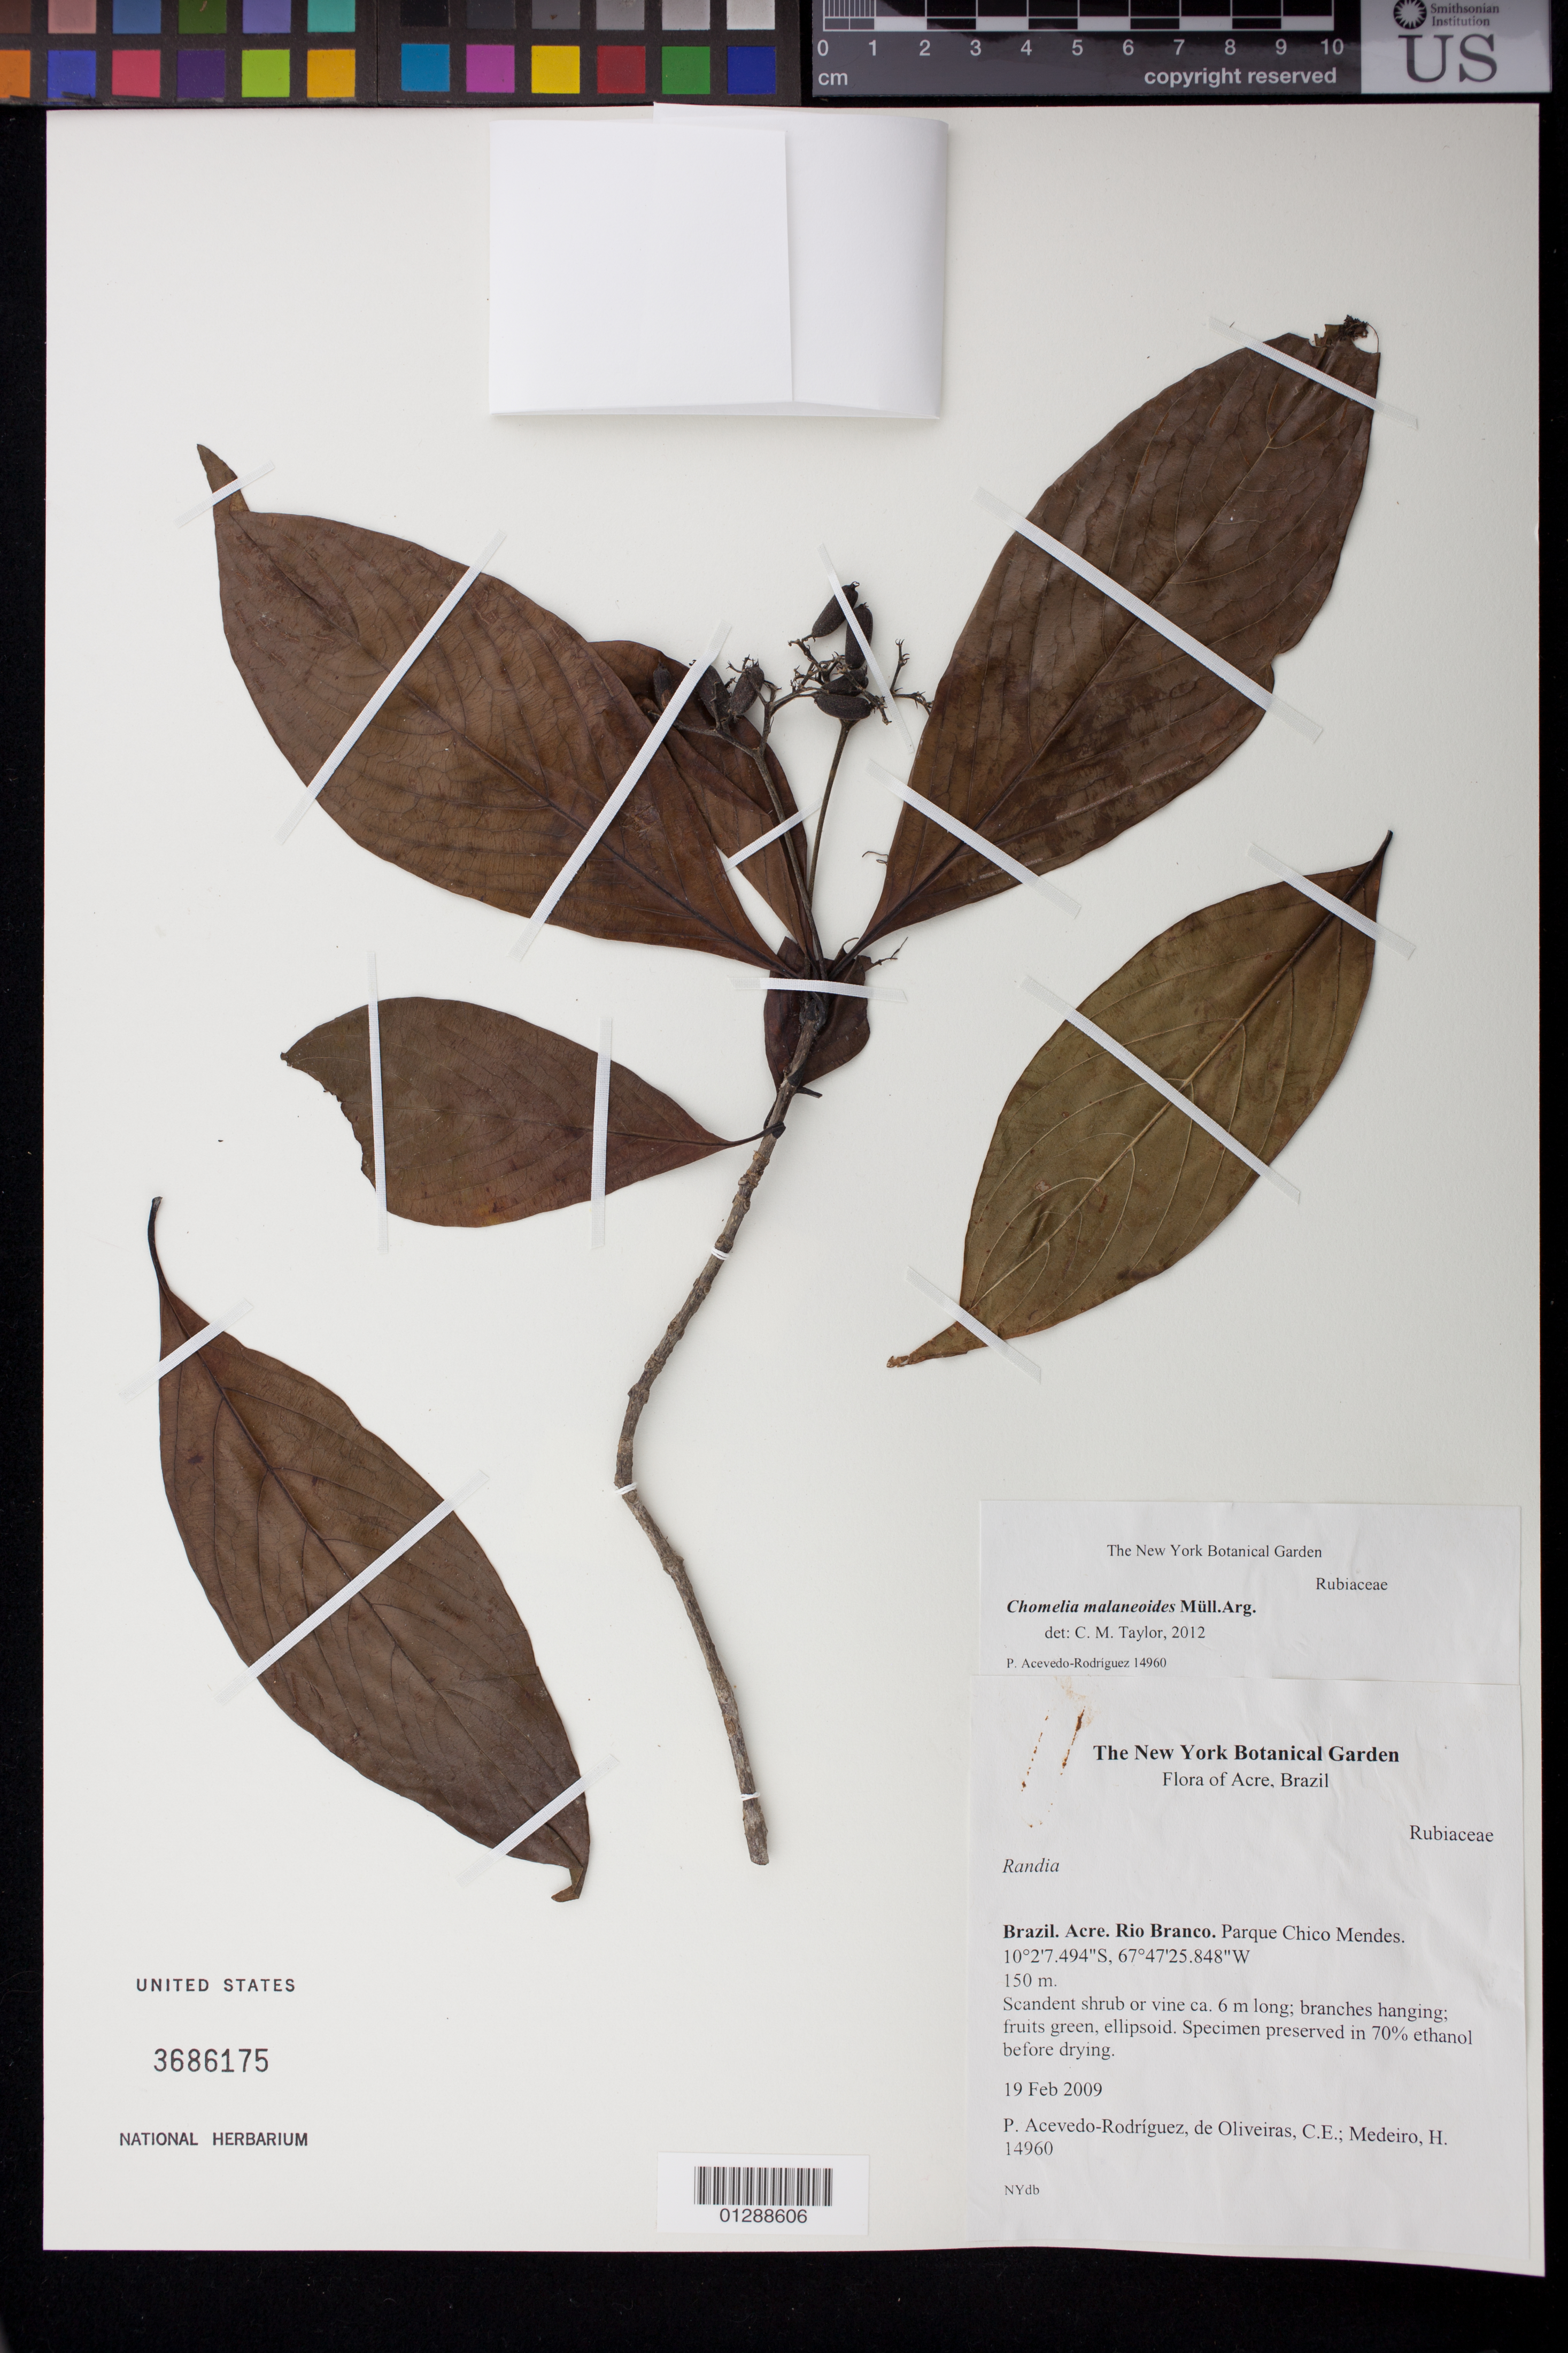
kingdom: Plantae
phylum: Tracheophyta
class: Magnoliopsida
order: Gentianales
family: Rubiaceae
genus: Chomelia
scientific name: Chomelia malaneoides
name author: Müll. Arg.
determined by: Taylor, Charlotte M.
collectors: P. Acevedo-Rodr., C. E. de Oliveiras & H. Medeiro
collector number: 14960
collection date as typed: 19 Feb 2009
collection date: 2009-02-19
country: Brazil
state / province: Acre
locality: Acre; Rio Branco, Parque Chico Mendes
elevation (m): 150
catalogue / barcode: US 3686175